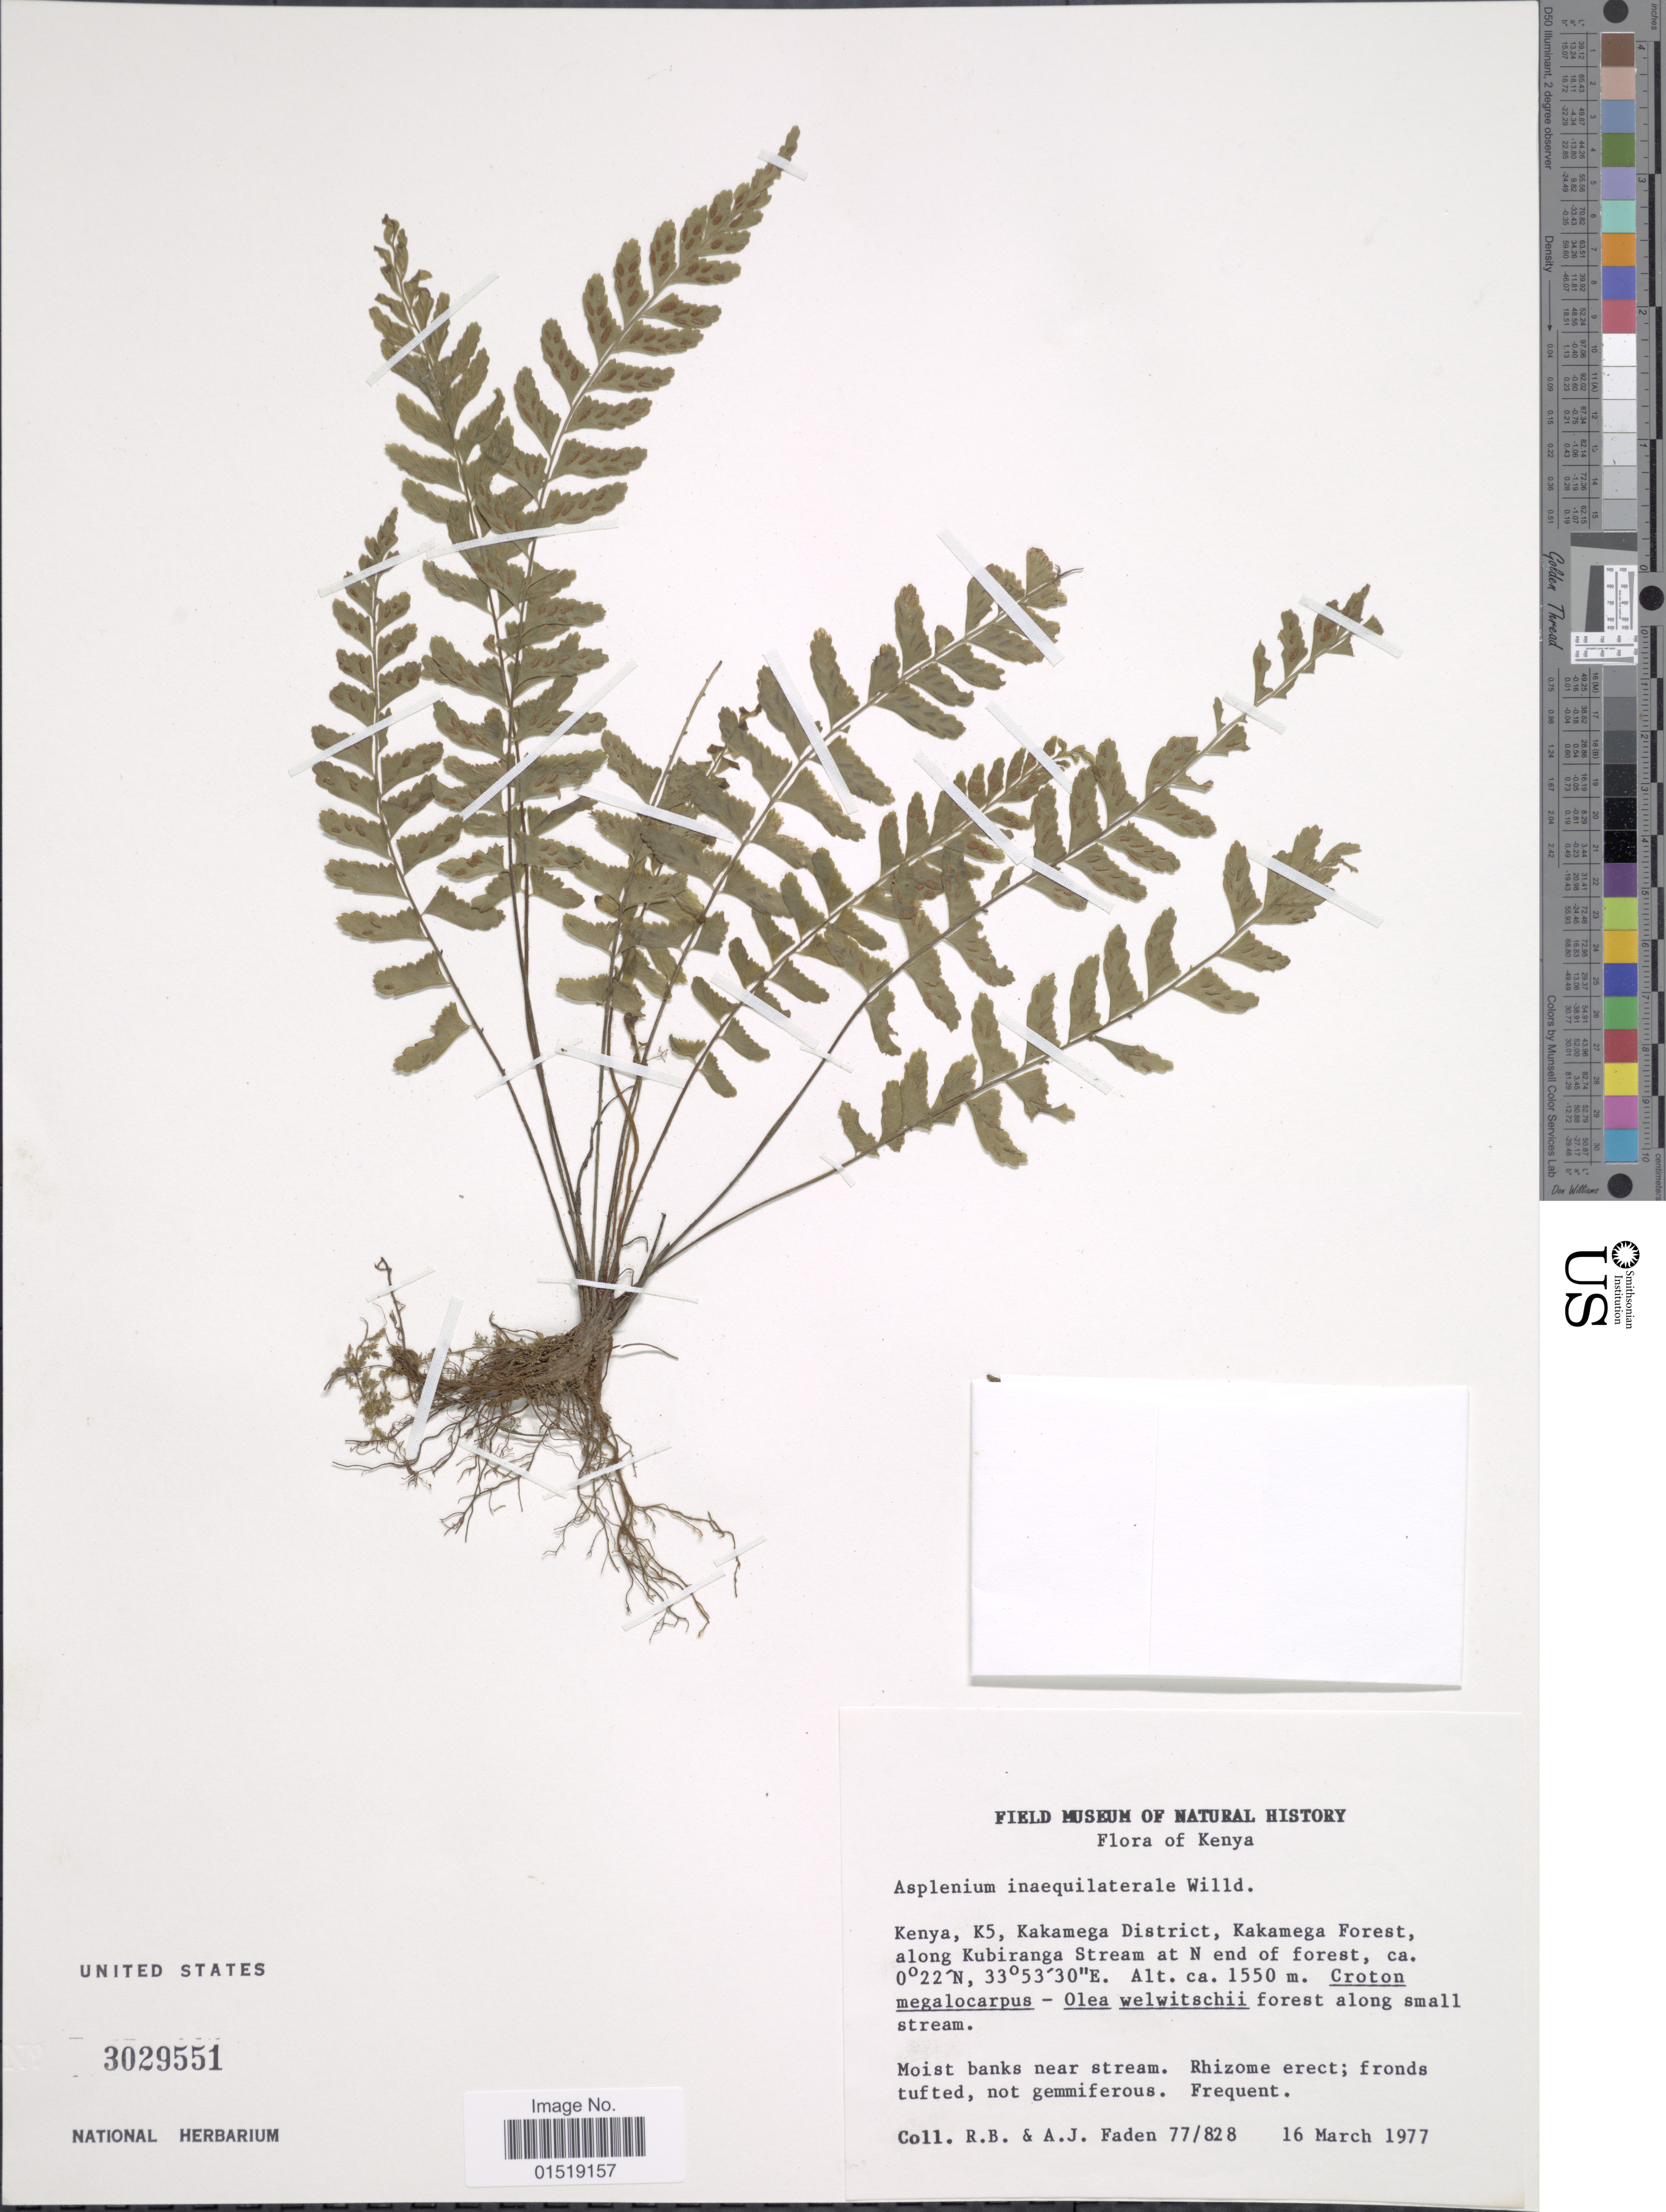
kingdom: Plantae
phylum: Tracheophyta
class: Polypodiopsida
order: Polypodiales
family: Aspleniaceae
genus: Asplenium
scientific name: Asplenium inaequilaterale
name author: Willd.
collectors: R. B. Faden & A. J. Faden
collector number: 77/828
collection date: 1977-03-16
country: Kenya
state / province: Kakamega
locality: Kenya, K5, Kakamega District, Kakamega Forest, along Kubiranga Stream at N end of forest.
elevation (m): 1550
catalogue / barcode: US 3029551